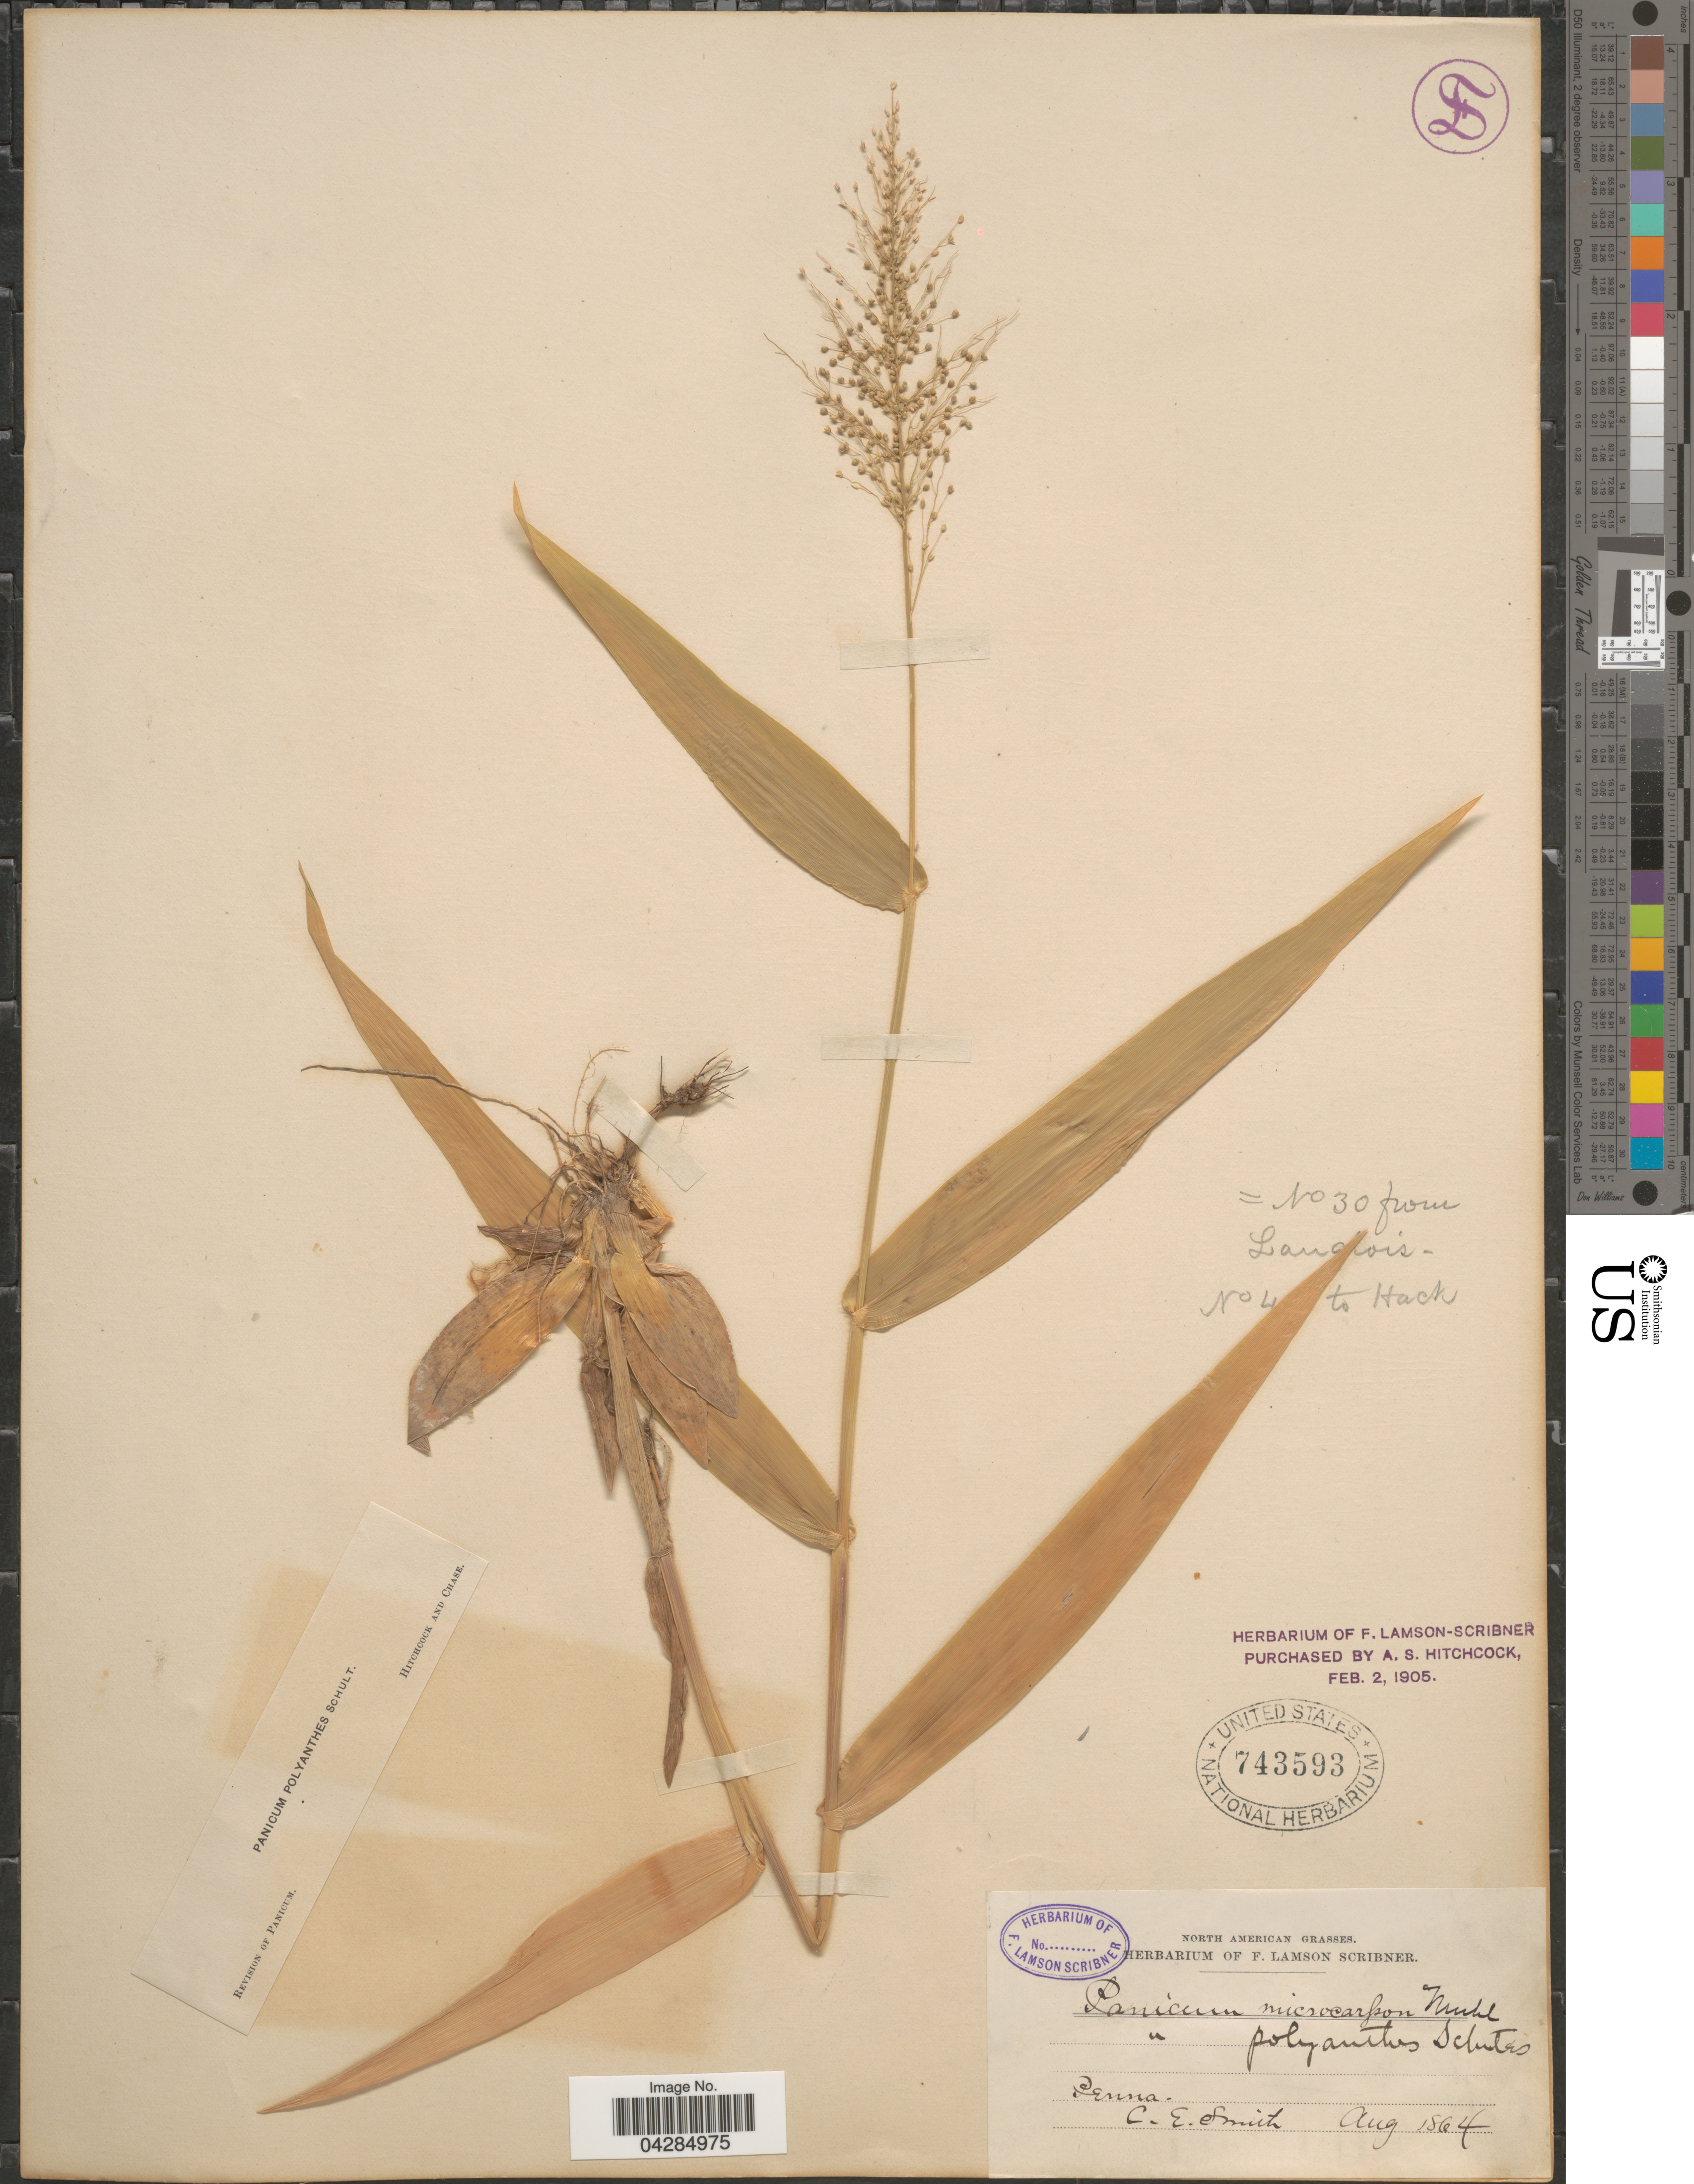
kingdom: Plantae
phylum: Tracheophyta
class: Liliopsida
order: Poales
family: Poaceae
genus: Dichanthelium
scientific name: Dichanthelium portoricense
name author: (Desv. ex Ham.) B.F. Hansen & Wunderlin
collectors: C. E. Smith Jr.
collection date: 1864-08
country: United States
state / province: Pennsylvania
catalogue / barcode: US 743593